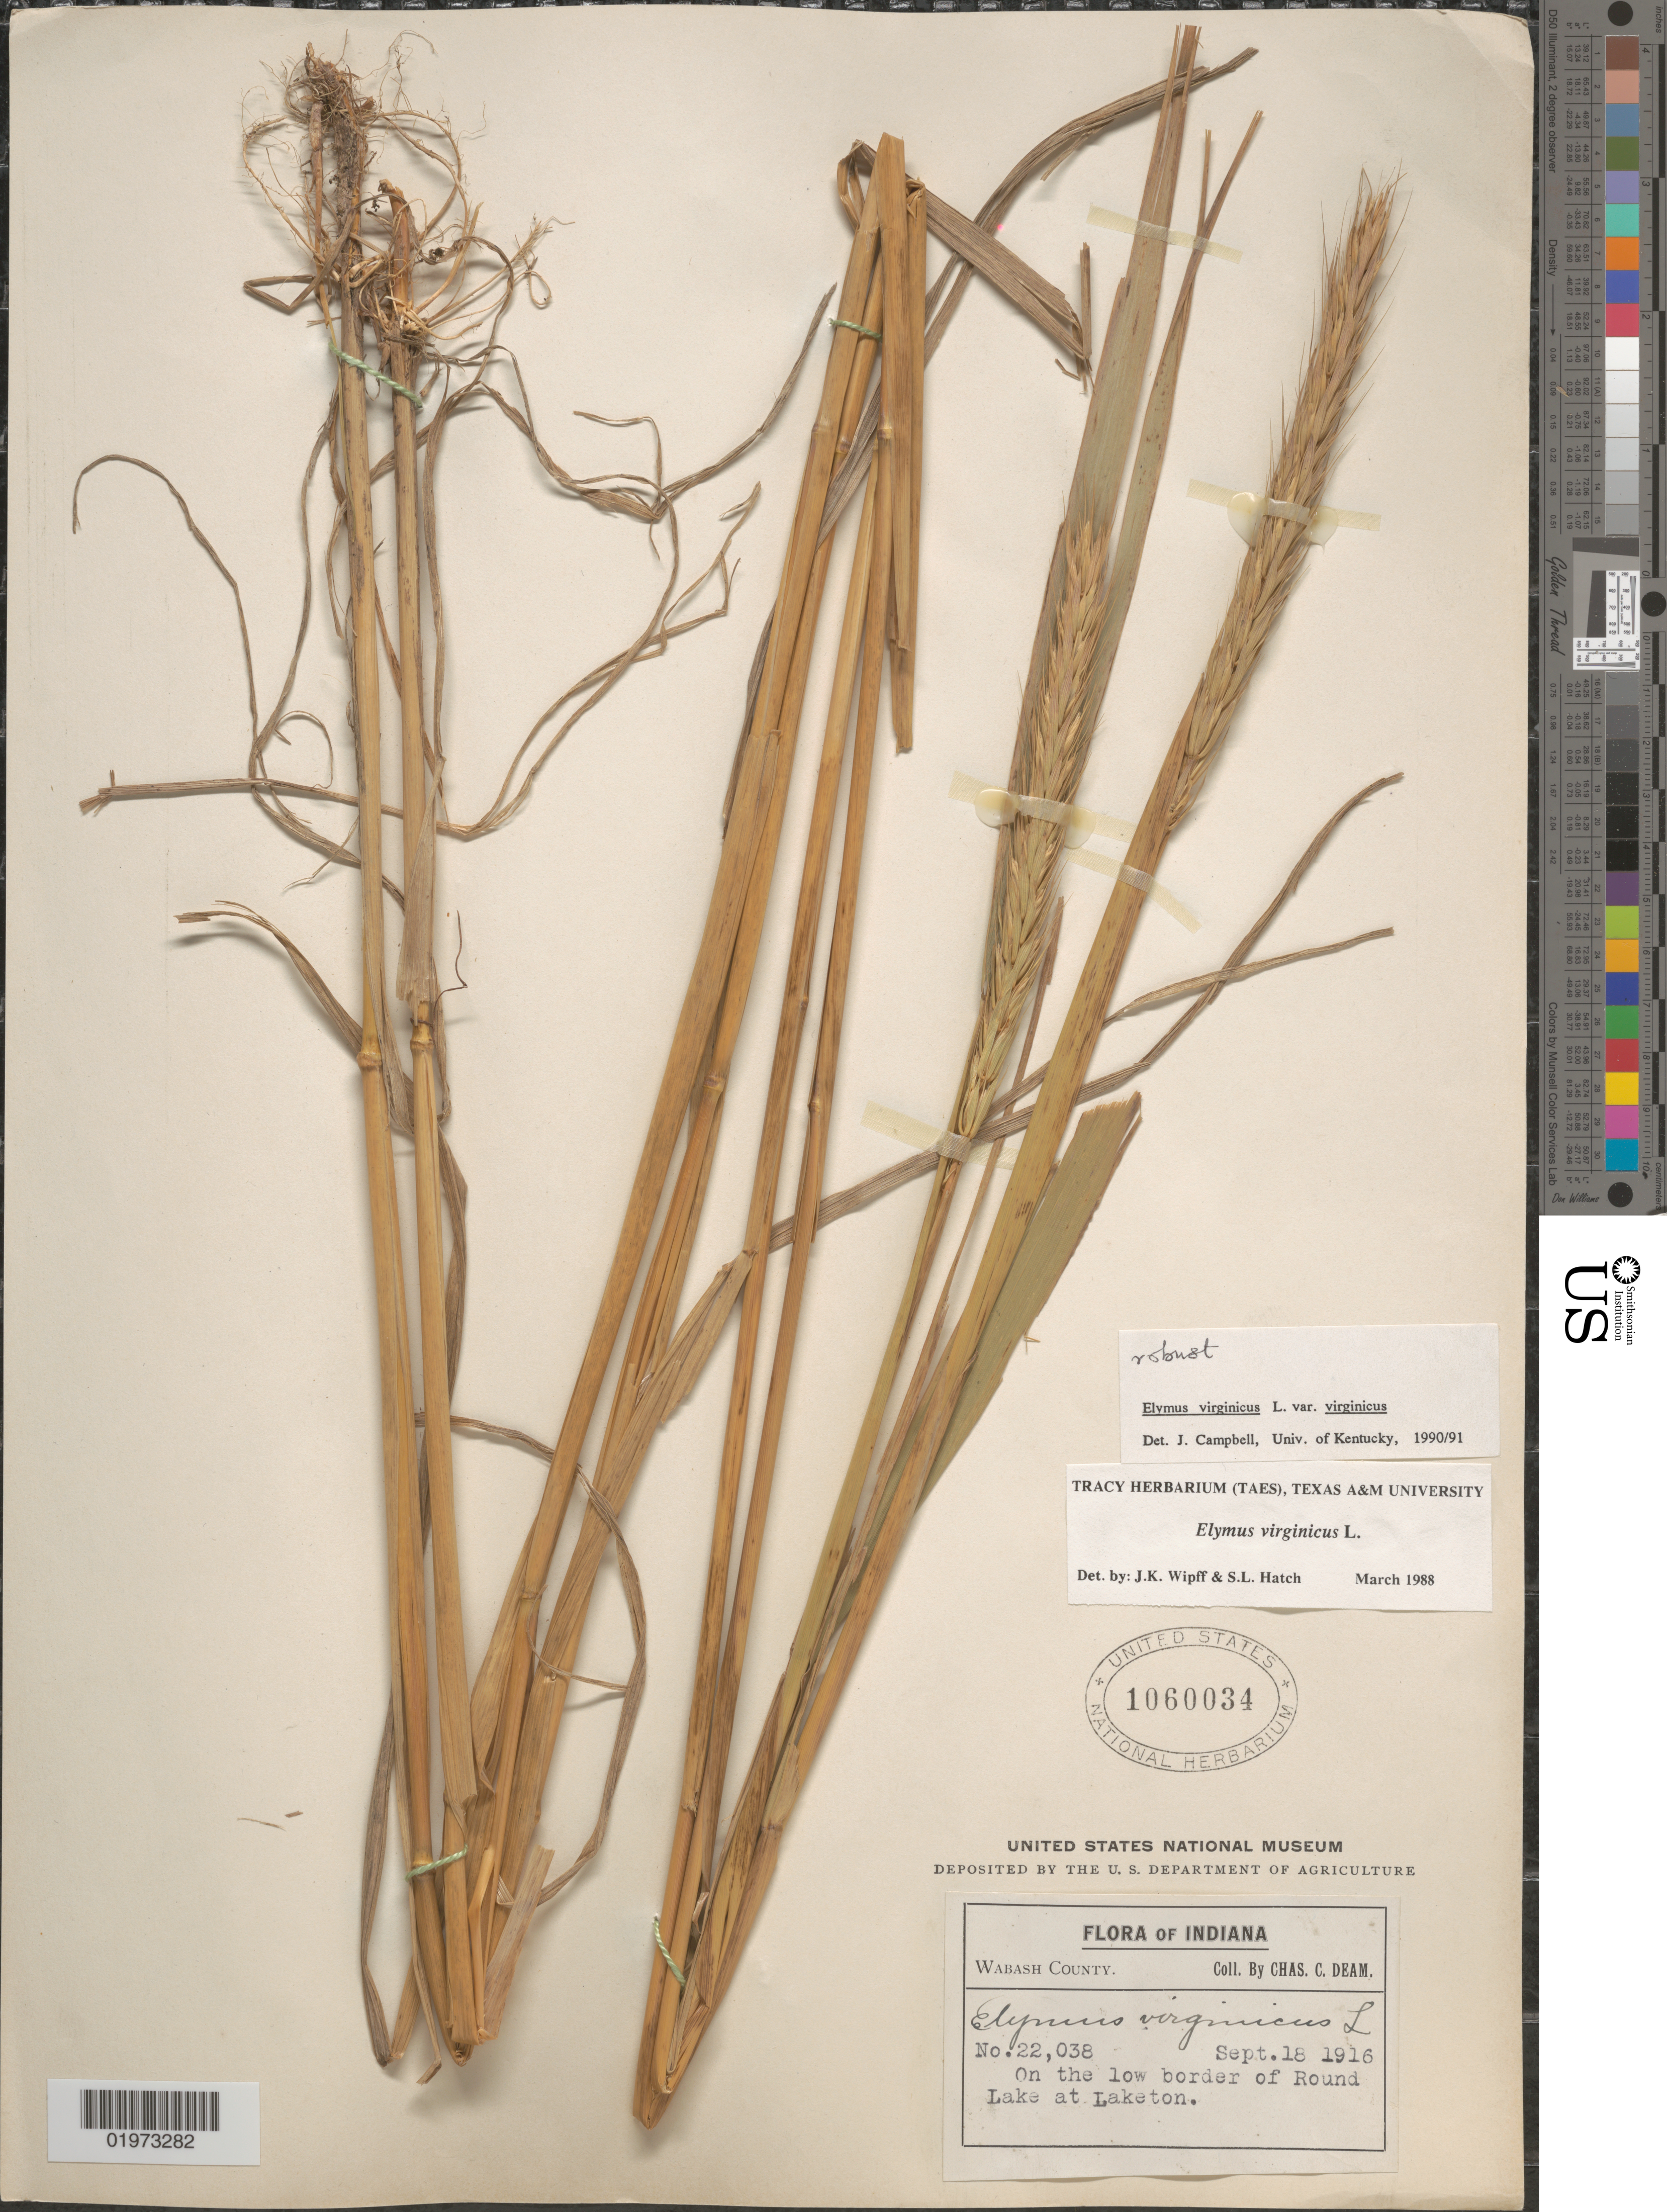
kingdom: Plantae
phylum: Tracheophyta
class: Liliopsida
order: Poales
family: Poaceae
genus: Elymus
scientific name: Elymus virginicus var. virginicus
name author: L.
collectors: C. C. Deam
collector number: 22038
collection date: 1916-09-18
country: United States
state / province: Indiana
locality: Wabash County. On the low border of Round Lake at Laketon.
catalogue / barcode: US 1060034